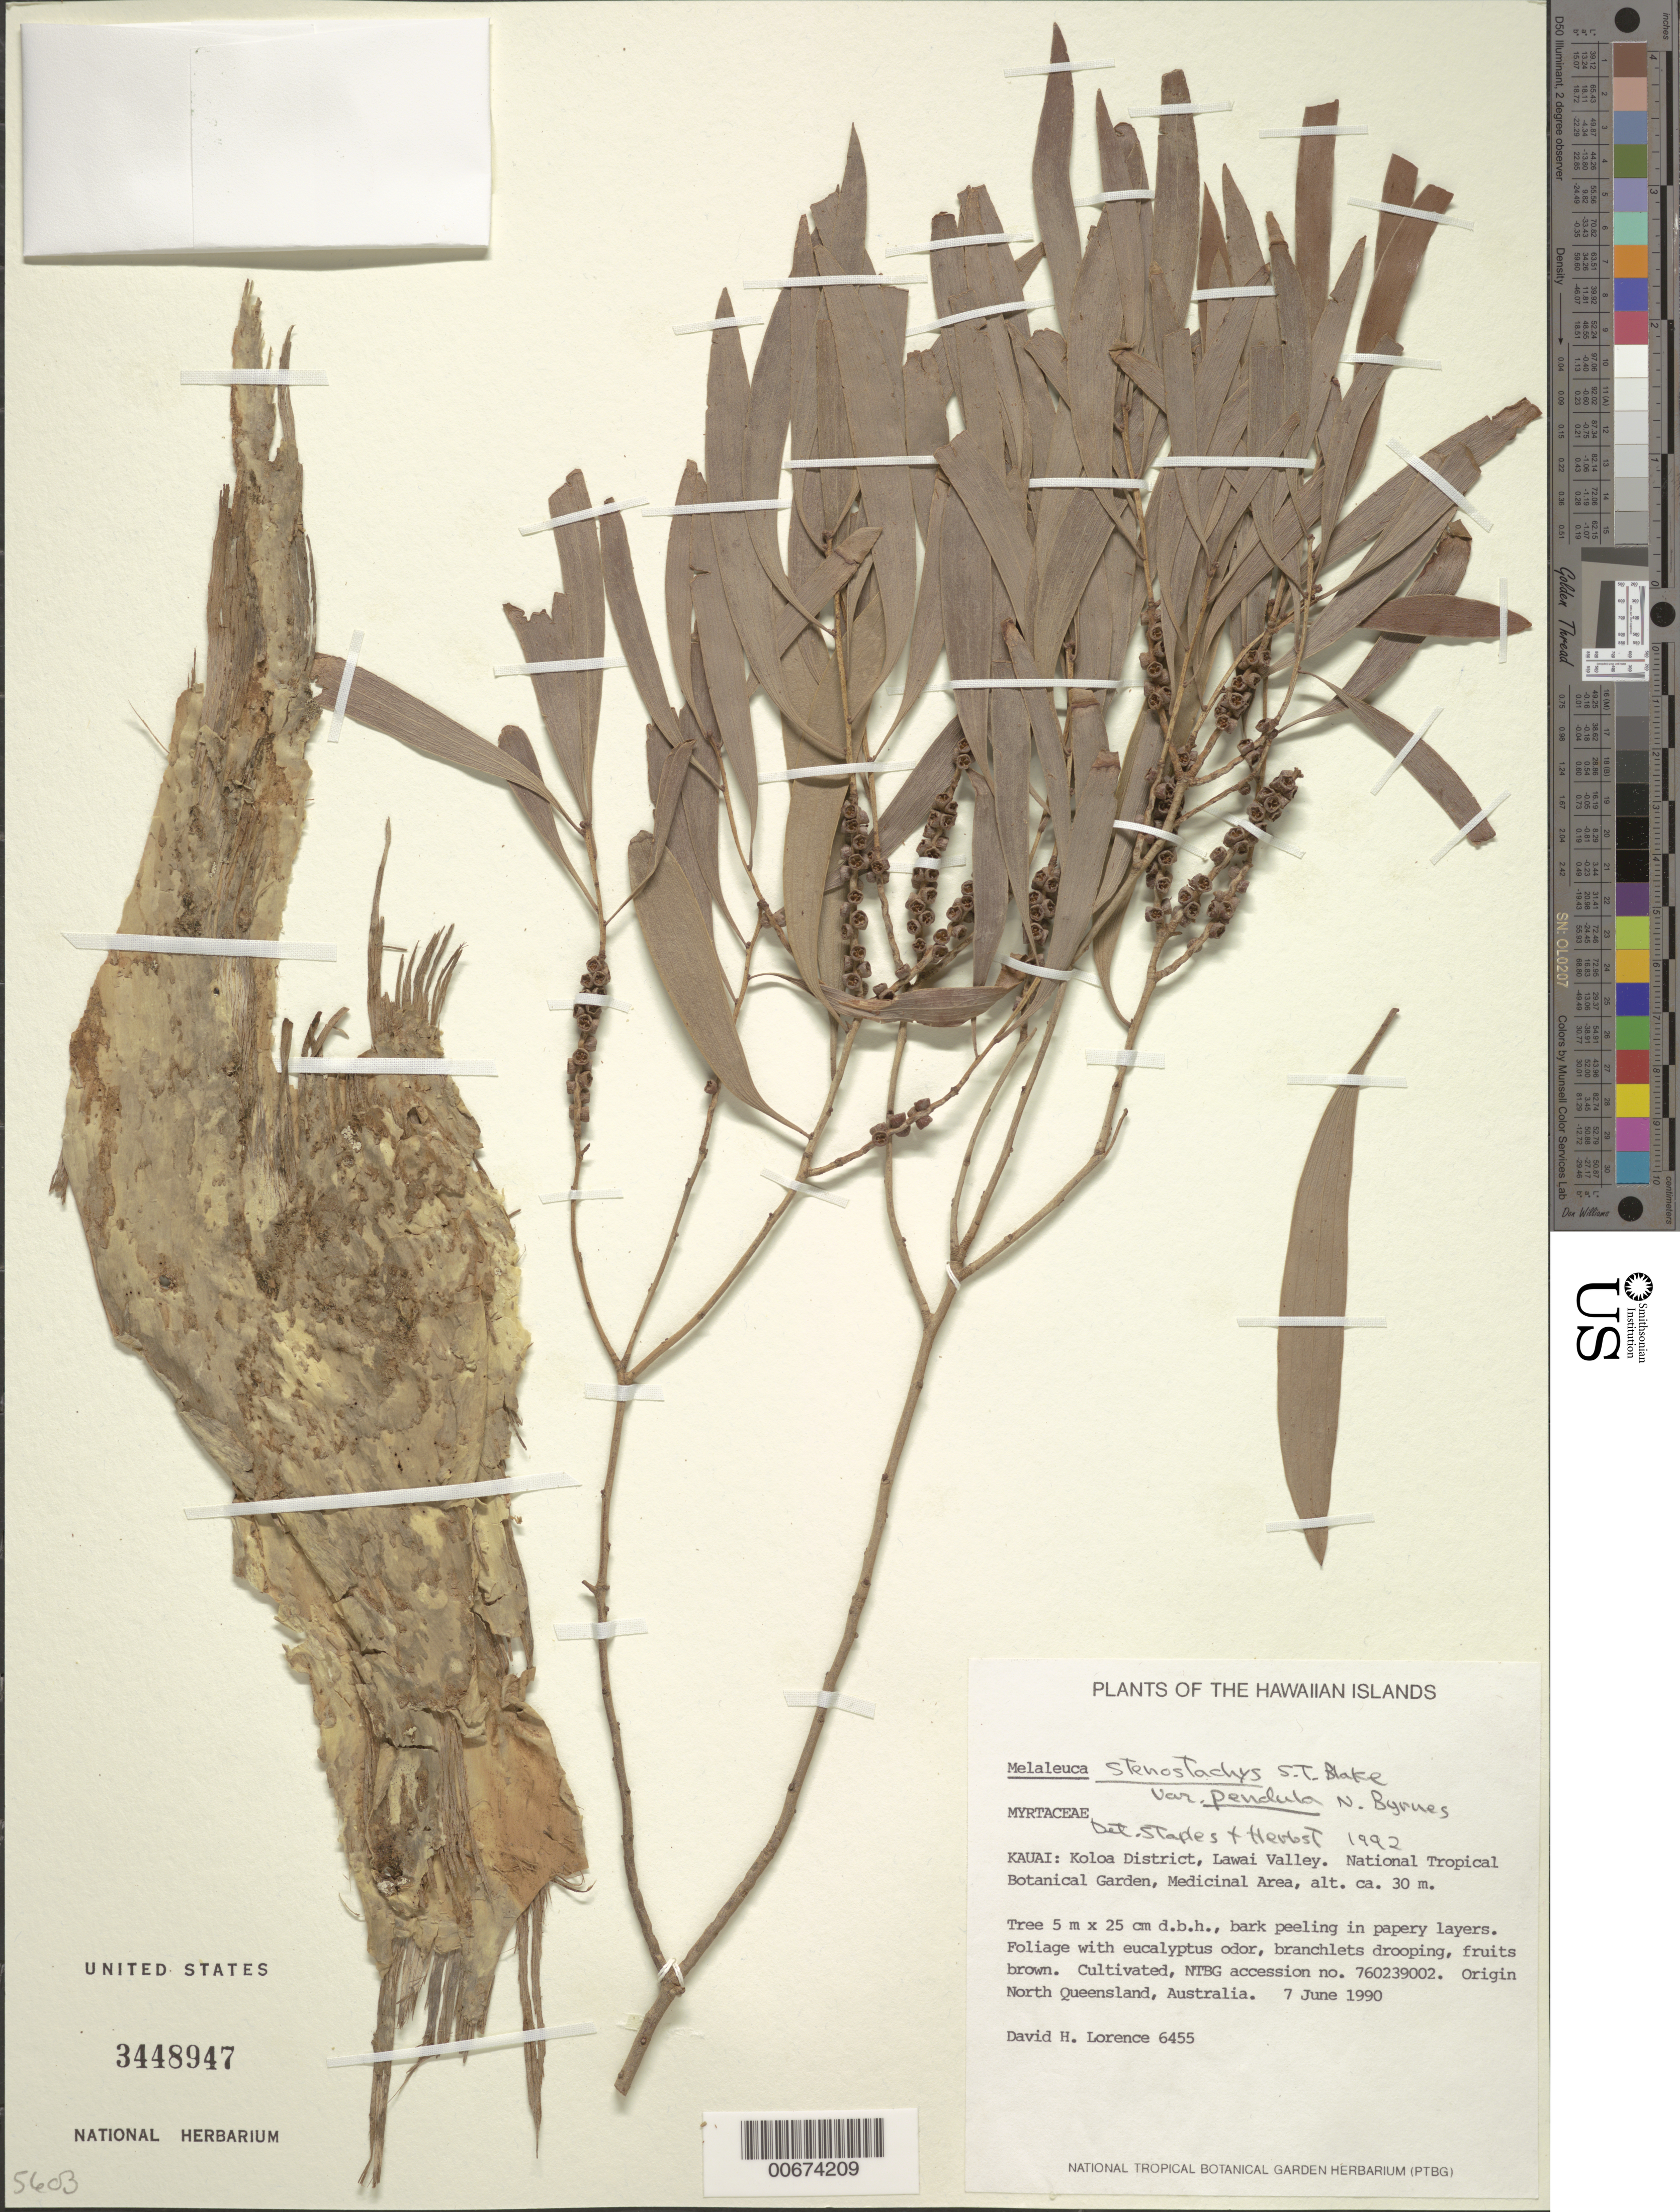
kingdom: Plantae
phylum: Tracheophyta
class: Magnoliopsida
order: Myrtales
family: Myrtaceae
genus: Melaleuca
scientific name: Melaleuca stenostachys var. pendula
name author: Byrnes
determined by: Staples, G. W.; Herbst, D. R.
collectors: D. Lorence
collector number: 6455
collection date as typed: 7 Jun 1990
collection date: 1990-06-07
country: United States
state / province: Hawaii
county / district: Kauai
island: Kaua'i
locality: Lawai Valley, National Tropical Botanical Garden, Medicinal Area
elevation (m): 30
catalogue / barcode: US 3448947